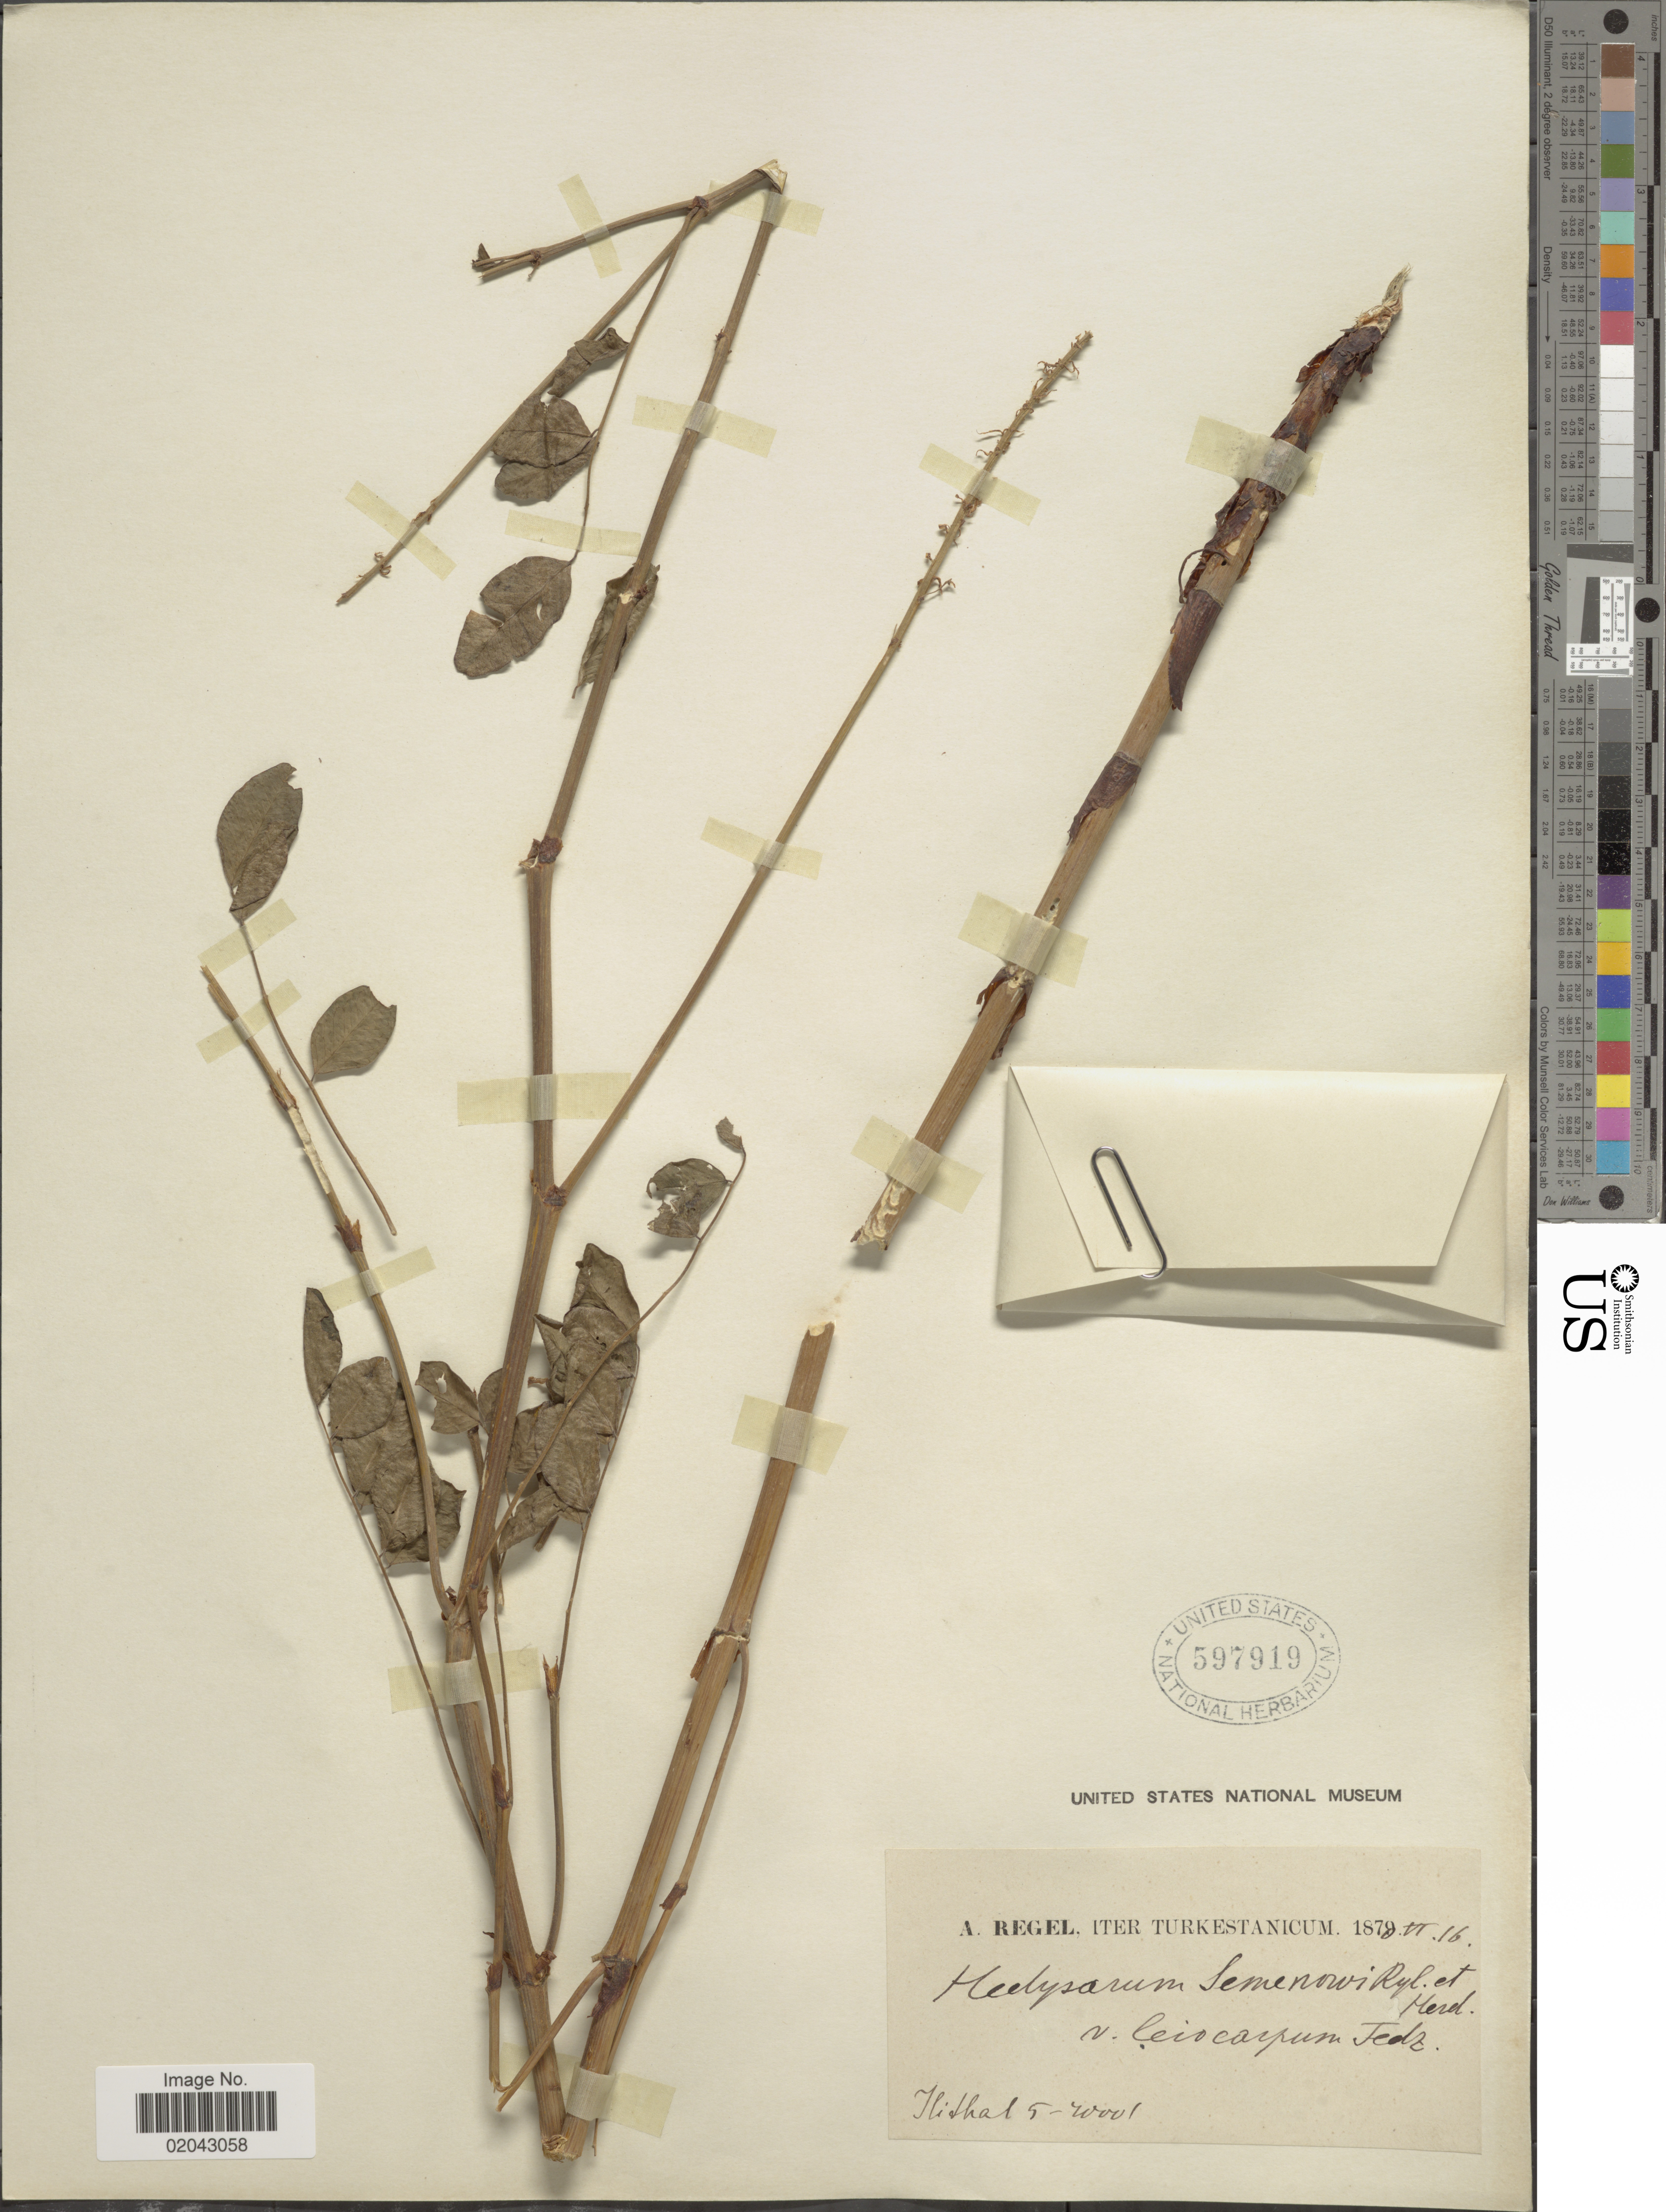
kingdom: Plantae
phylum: Tracheophyta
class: Magnoliopsida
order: Fabales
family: Fabaceae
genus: Hedysarum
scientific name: Hedysarum semenovii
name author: Regel & Herder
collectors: A. Regel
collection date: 1870-06-16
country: Kazakhstan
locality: Ili thal (Valley of river Ili)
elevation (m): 1524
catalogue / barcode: US 597919